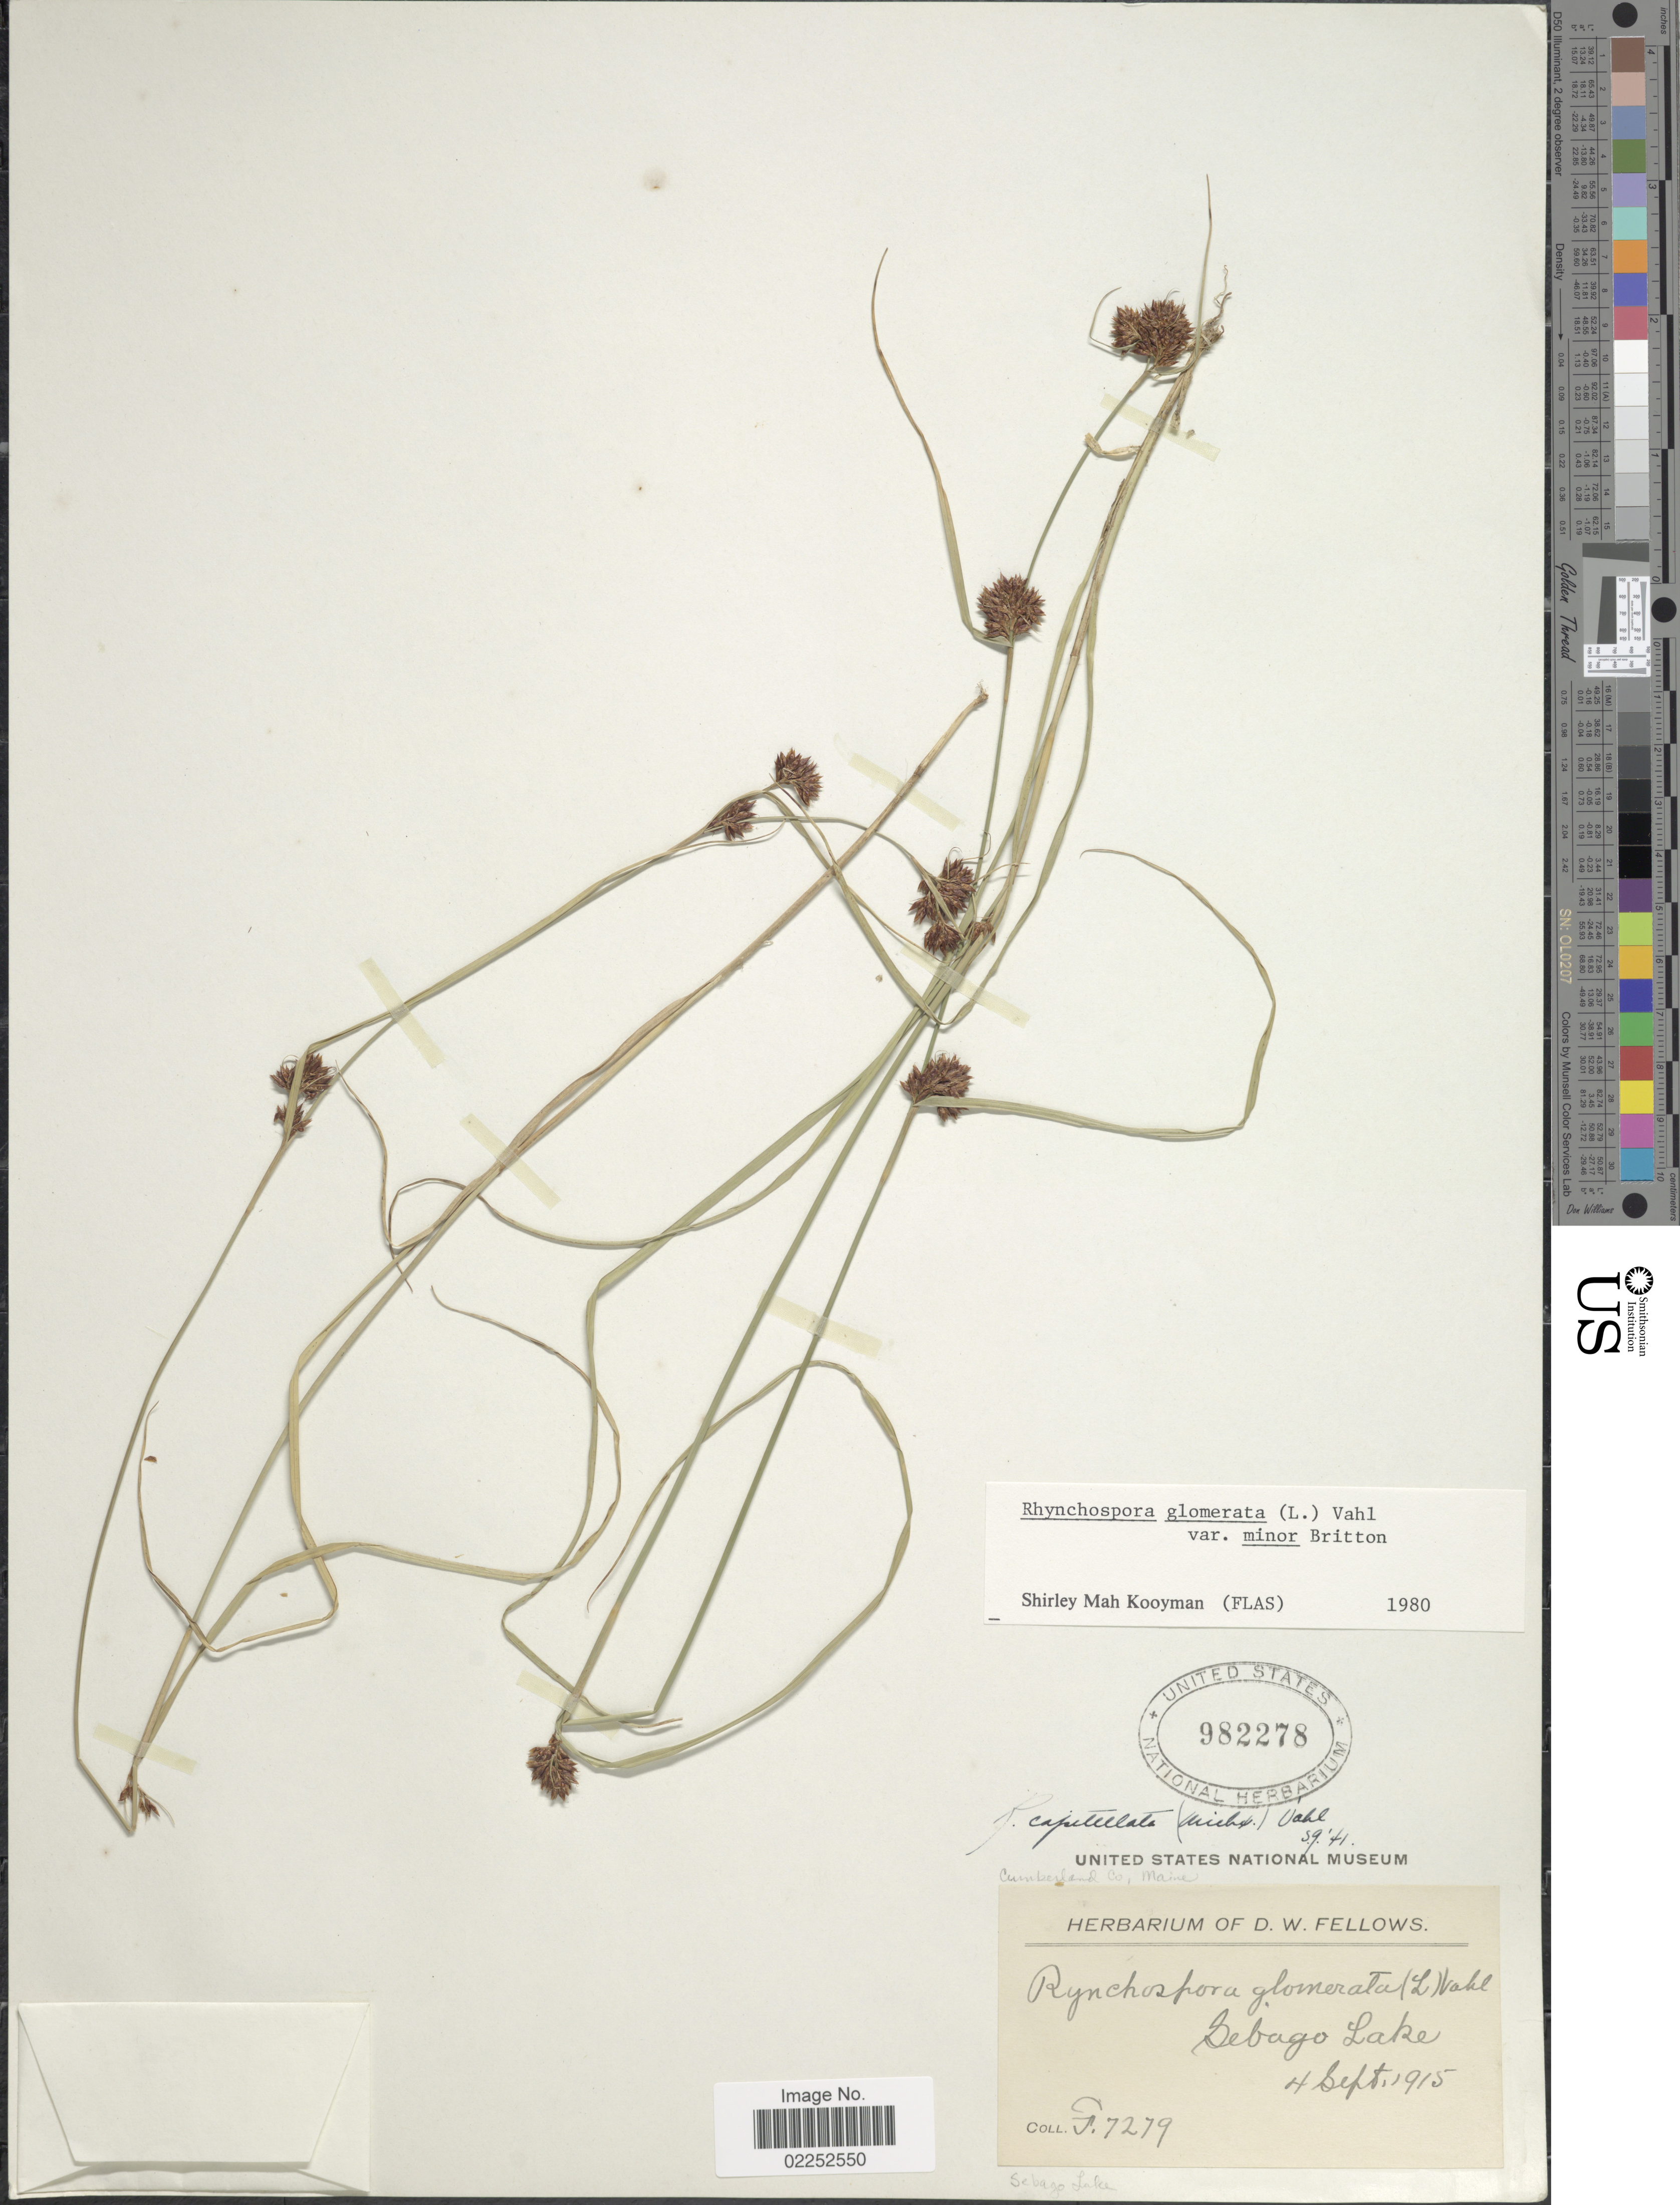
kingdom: Plantae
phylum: Tracheophyta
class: Liliopsida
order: Poales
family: Cyperaceae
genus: Rhynchospora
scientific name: Rhynchospora capitellata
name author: (Michx.) Vahl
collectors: D. W. Fellows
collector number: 7279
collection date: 1915-09-04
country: United States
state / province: Maine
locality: Sebago Lake, Sebago Lake, Cumberland Co.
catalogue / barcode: US 982278